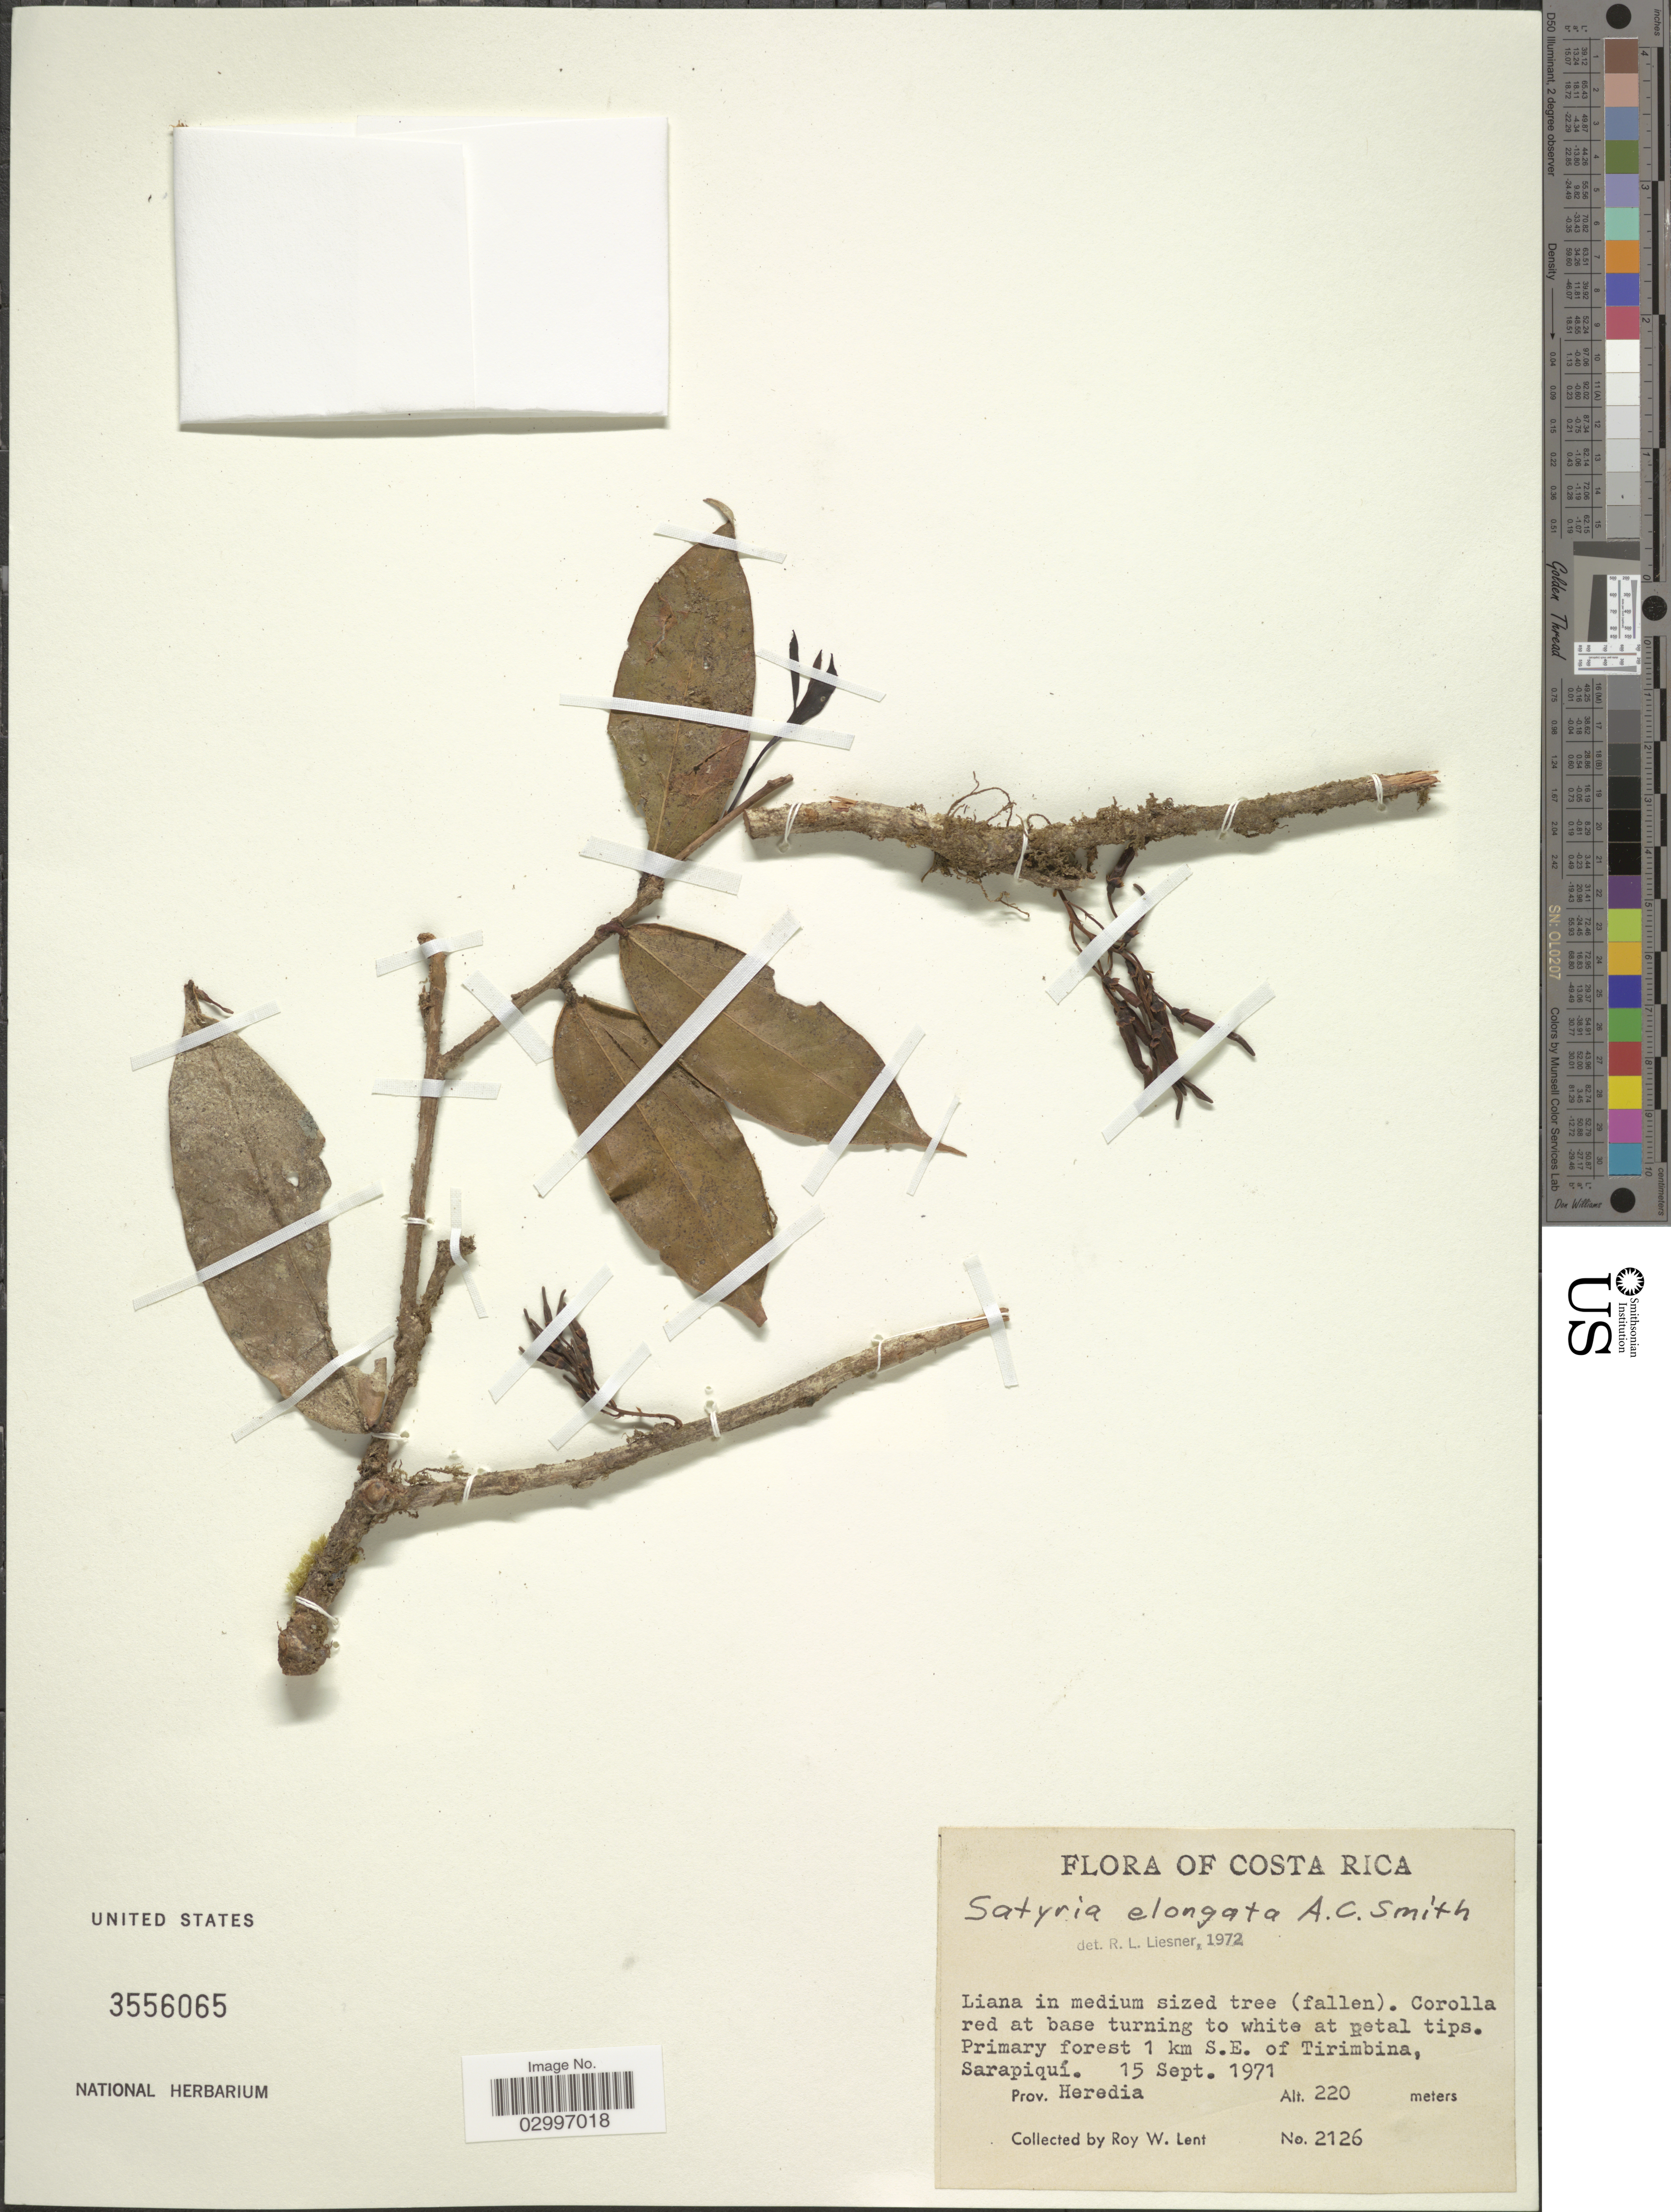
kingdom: Plantae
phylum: Tracheophyta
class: Magnoliopsida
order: Ericales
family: Ericaceae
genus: Satyria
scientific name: Satyria elongata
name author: A.C. Sm.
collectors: R. W. Lent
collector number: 2126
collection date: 1971-09-15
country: Costa Rica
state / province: Heredia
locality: Primary forest 1 km S.E. of Tirimbina, Sarapiquí.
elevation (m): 220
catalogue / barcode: US 3556065